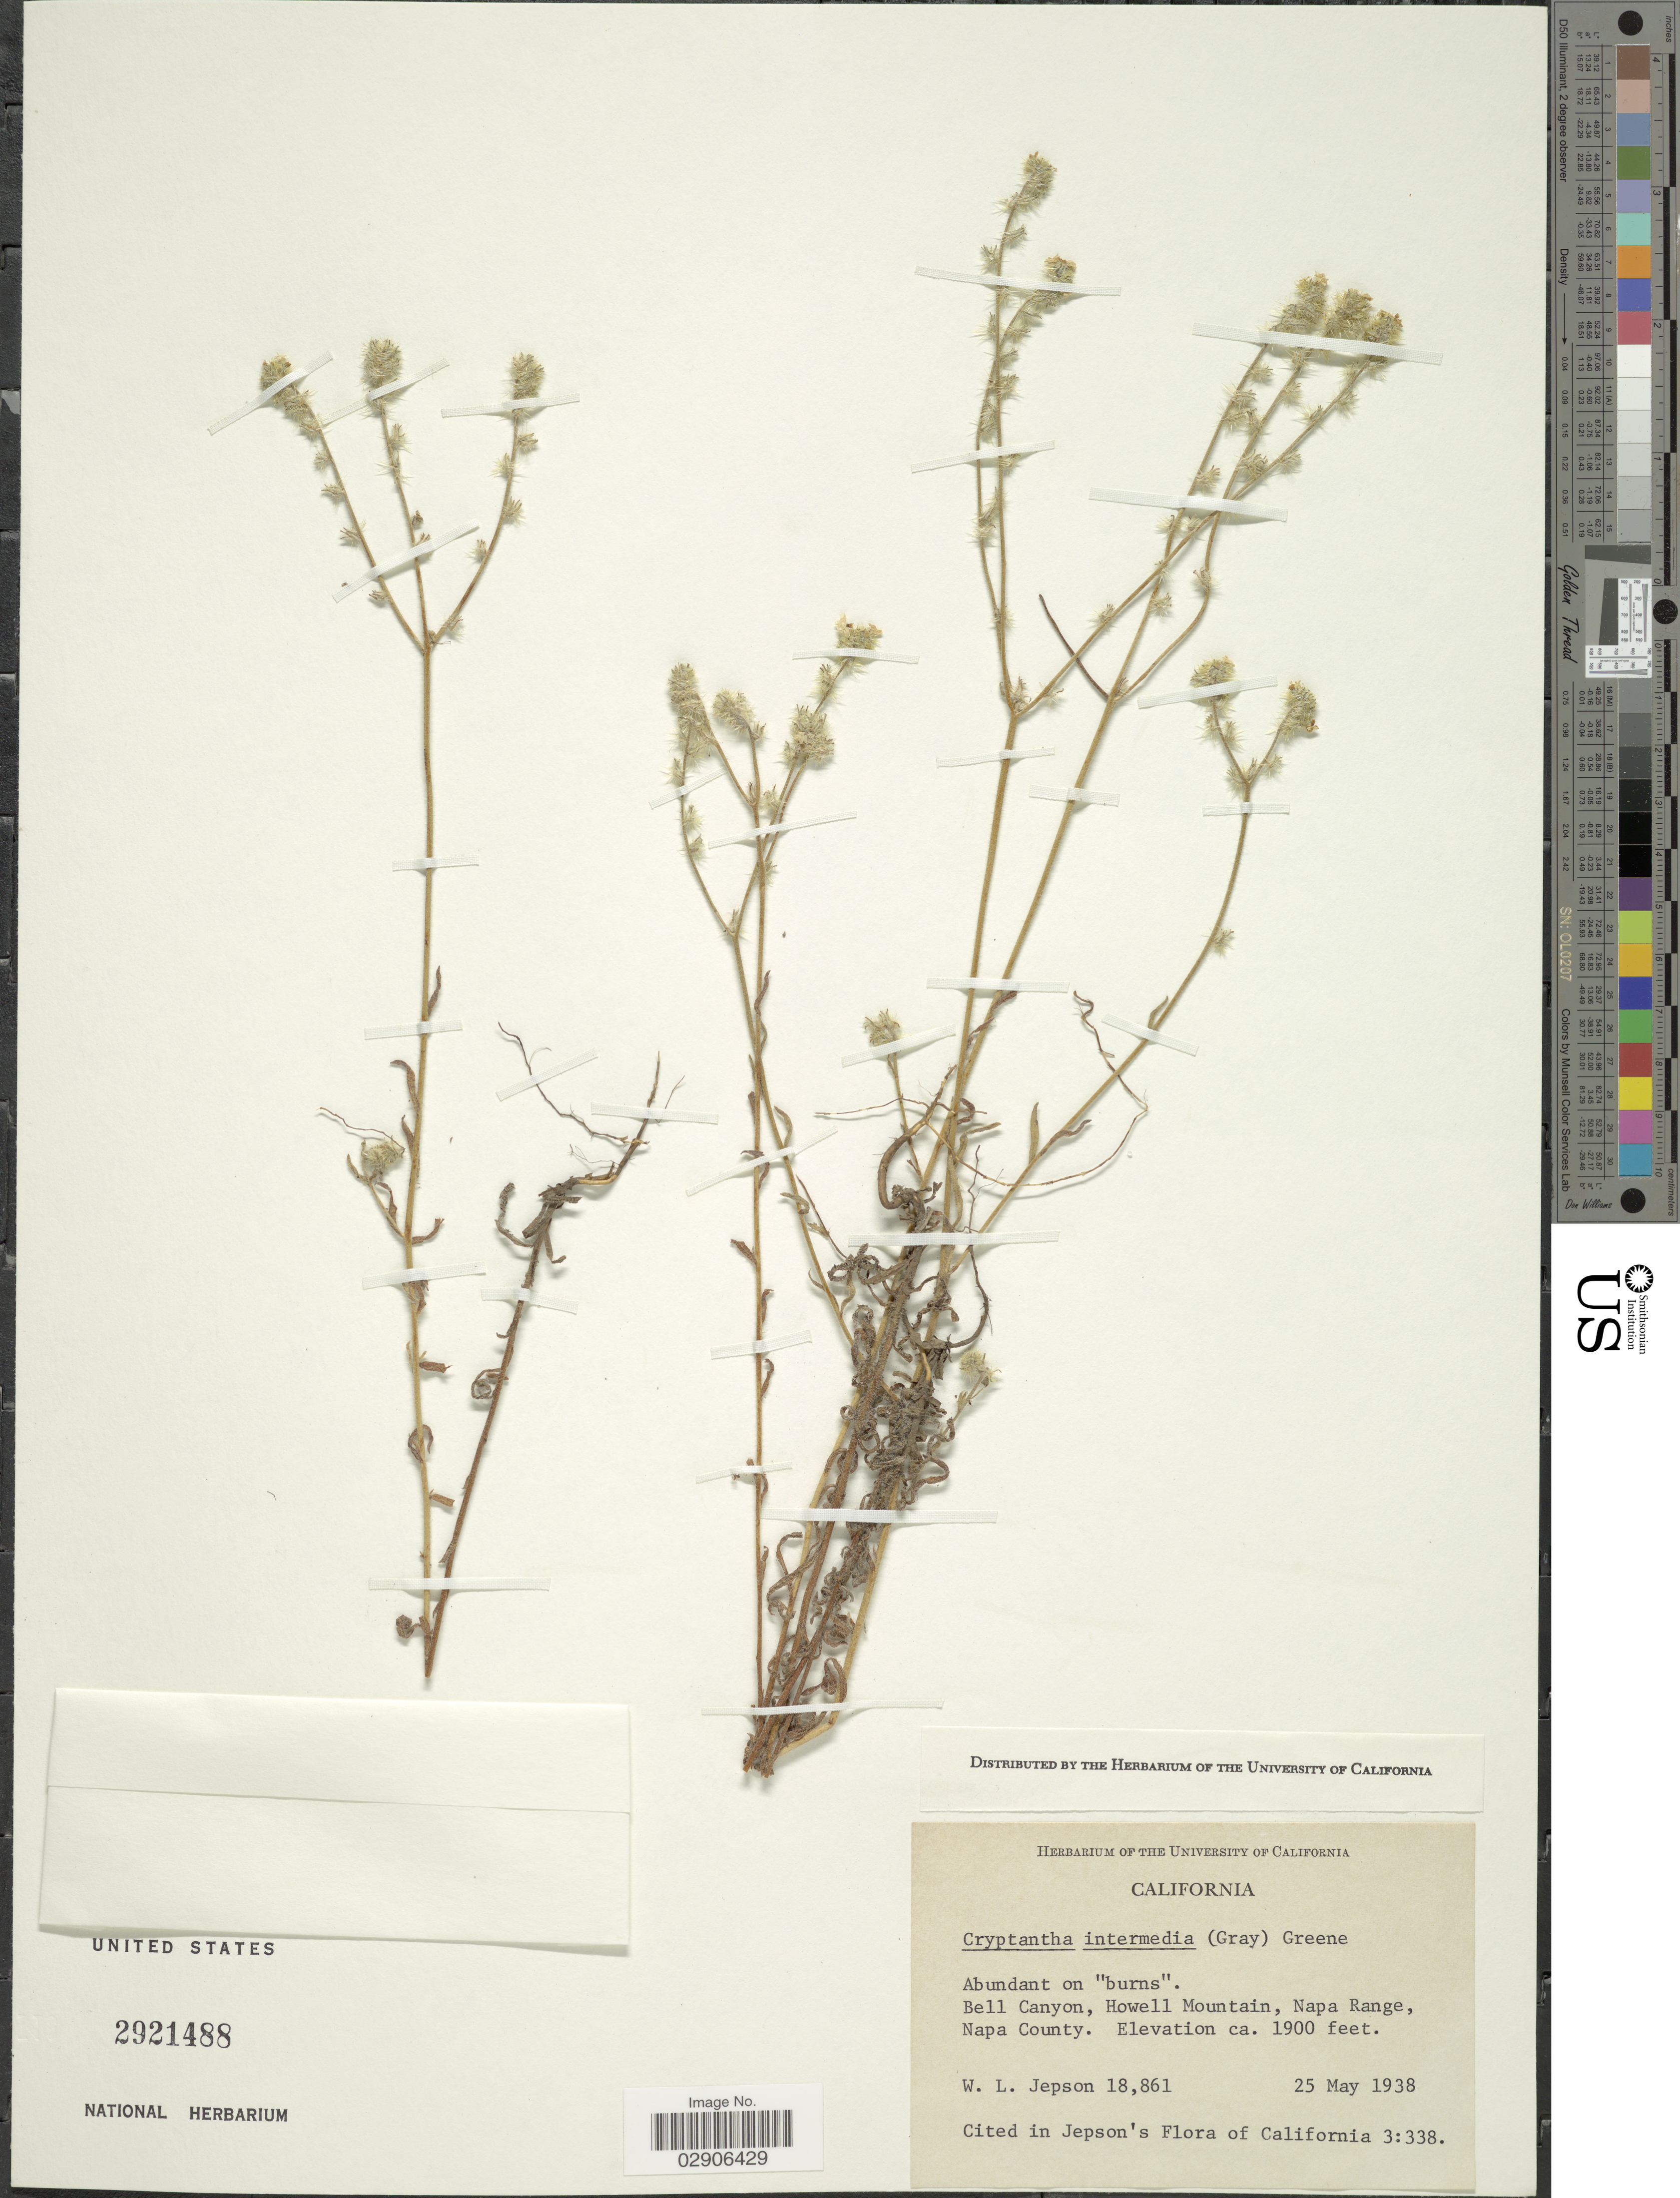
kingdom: Plantae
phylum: Tracheophyta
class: Magnoliopsida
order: Boraginales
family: Boraginaceae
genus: Cryptantha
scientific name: Cryptantha intermedia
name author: (A. Gray) Greene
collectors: W. L. Jepson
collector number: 18861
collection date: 1938-05-25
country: United States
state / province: California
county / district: Napa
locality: Bell Canyon, Howell Mountain, Napa Range, Napa County.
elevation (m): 579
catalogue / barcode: US 2921488